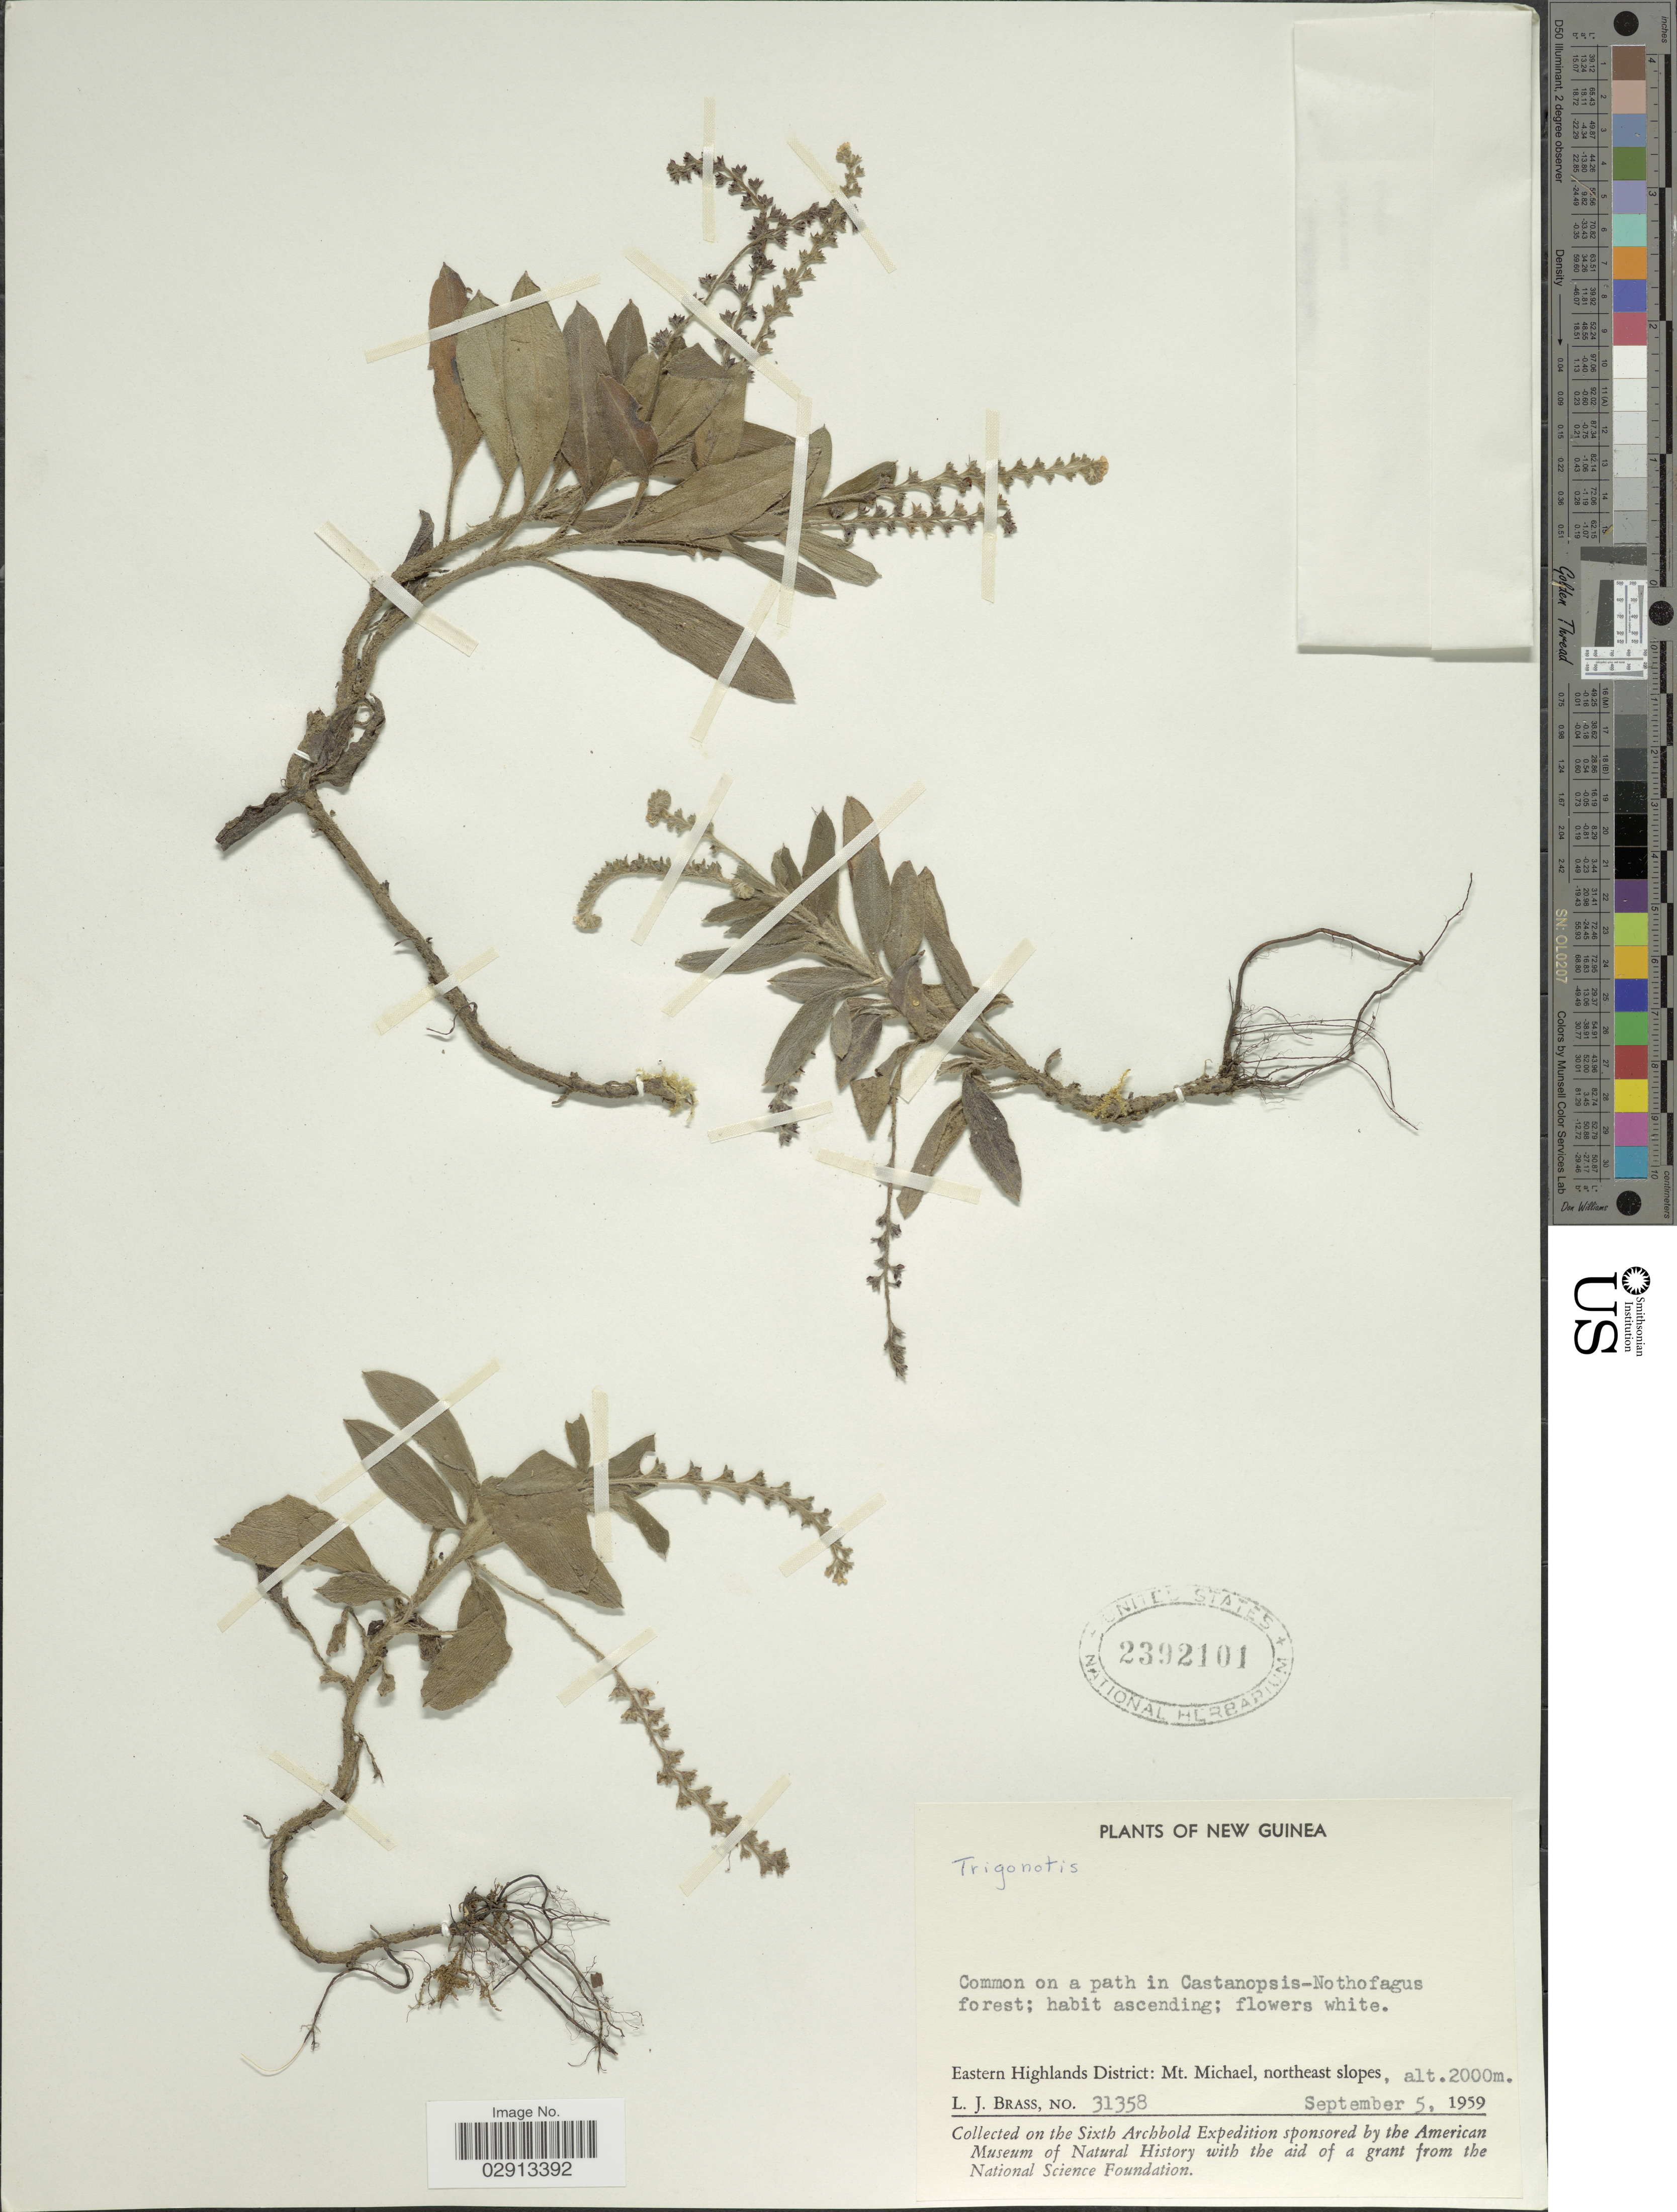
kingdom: Plantae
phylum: Tracheophyta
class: Magnoliopsida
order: Boraginales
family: Boraginaceae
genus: Trigonotis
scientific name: Trigonotis sp.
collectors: L. J. Brass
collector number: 31358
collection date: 1959-09-05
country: Papua New Guinea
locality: New Guinea. Eastern Highlands District: Mt. Michael, northeast slopes.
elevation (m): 2000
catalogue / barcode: US 2392101